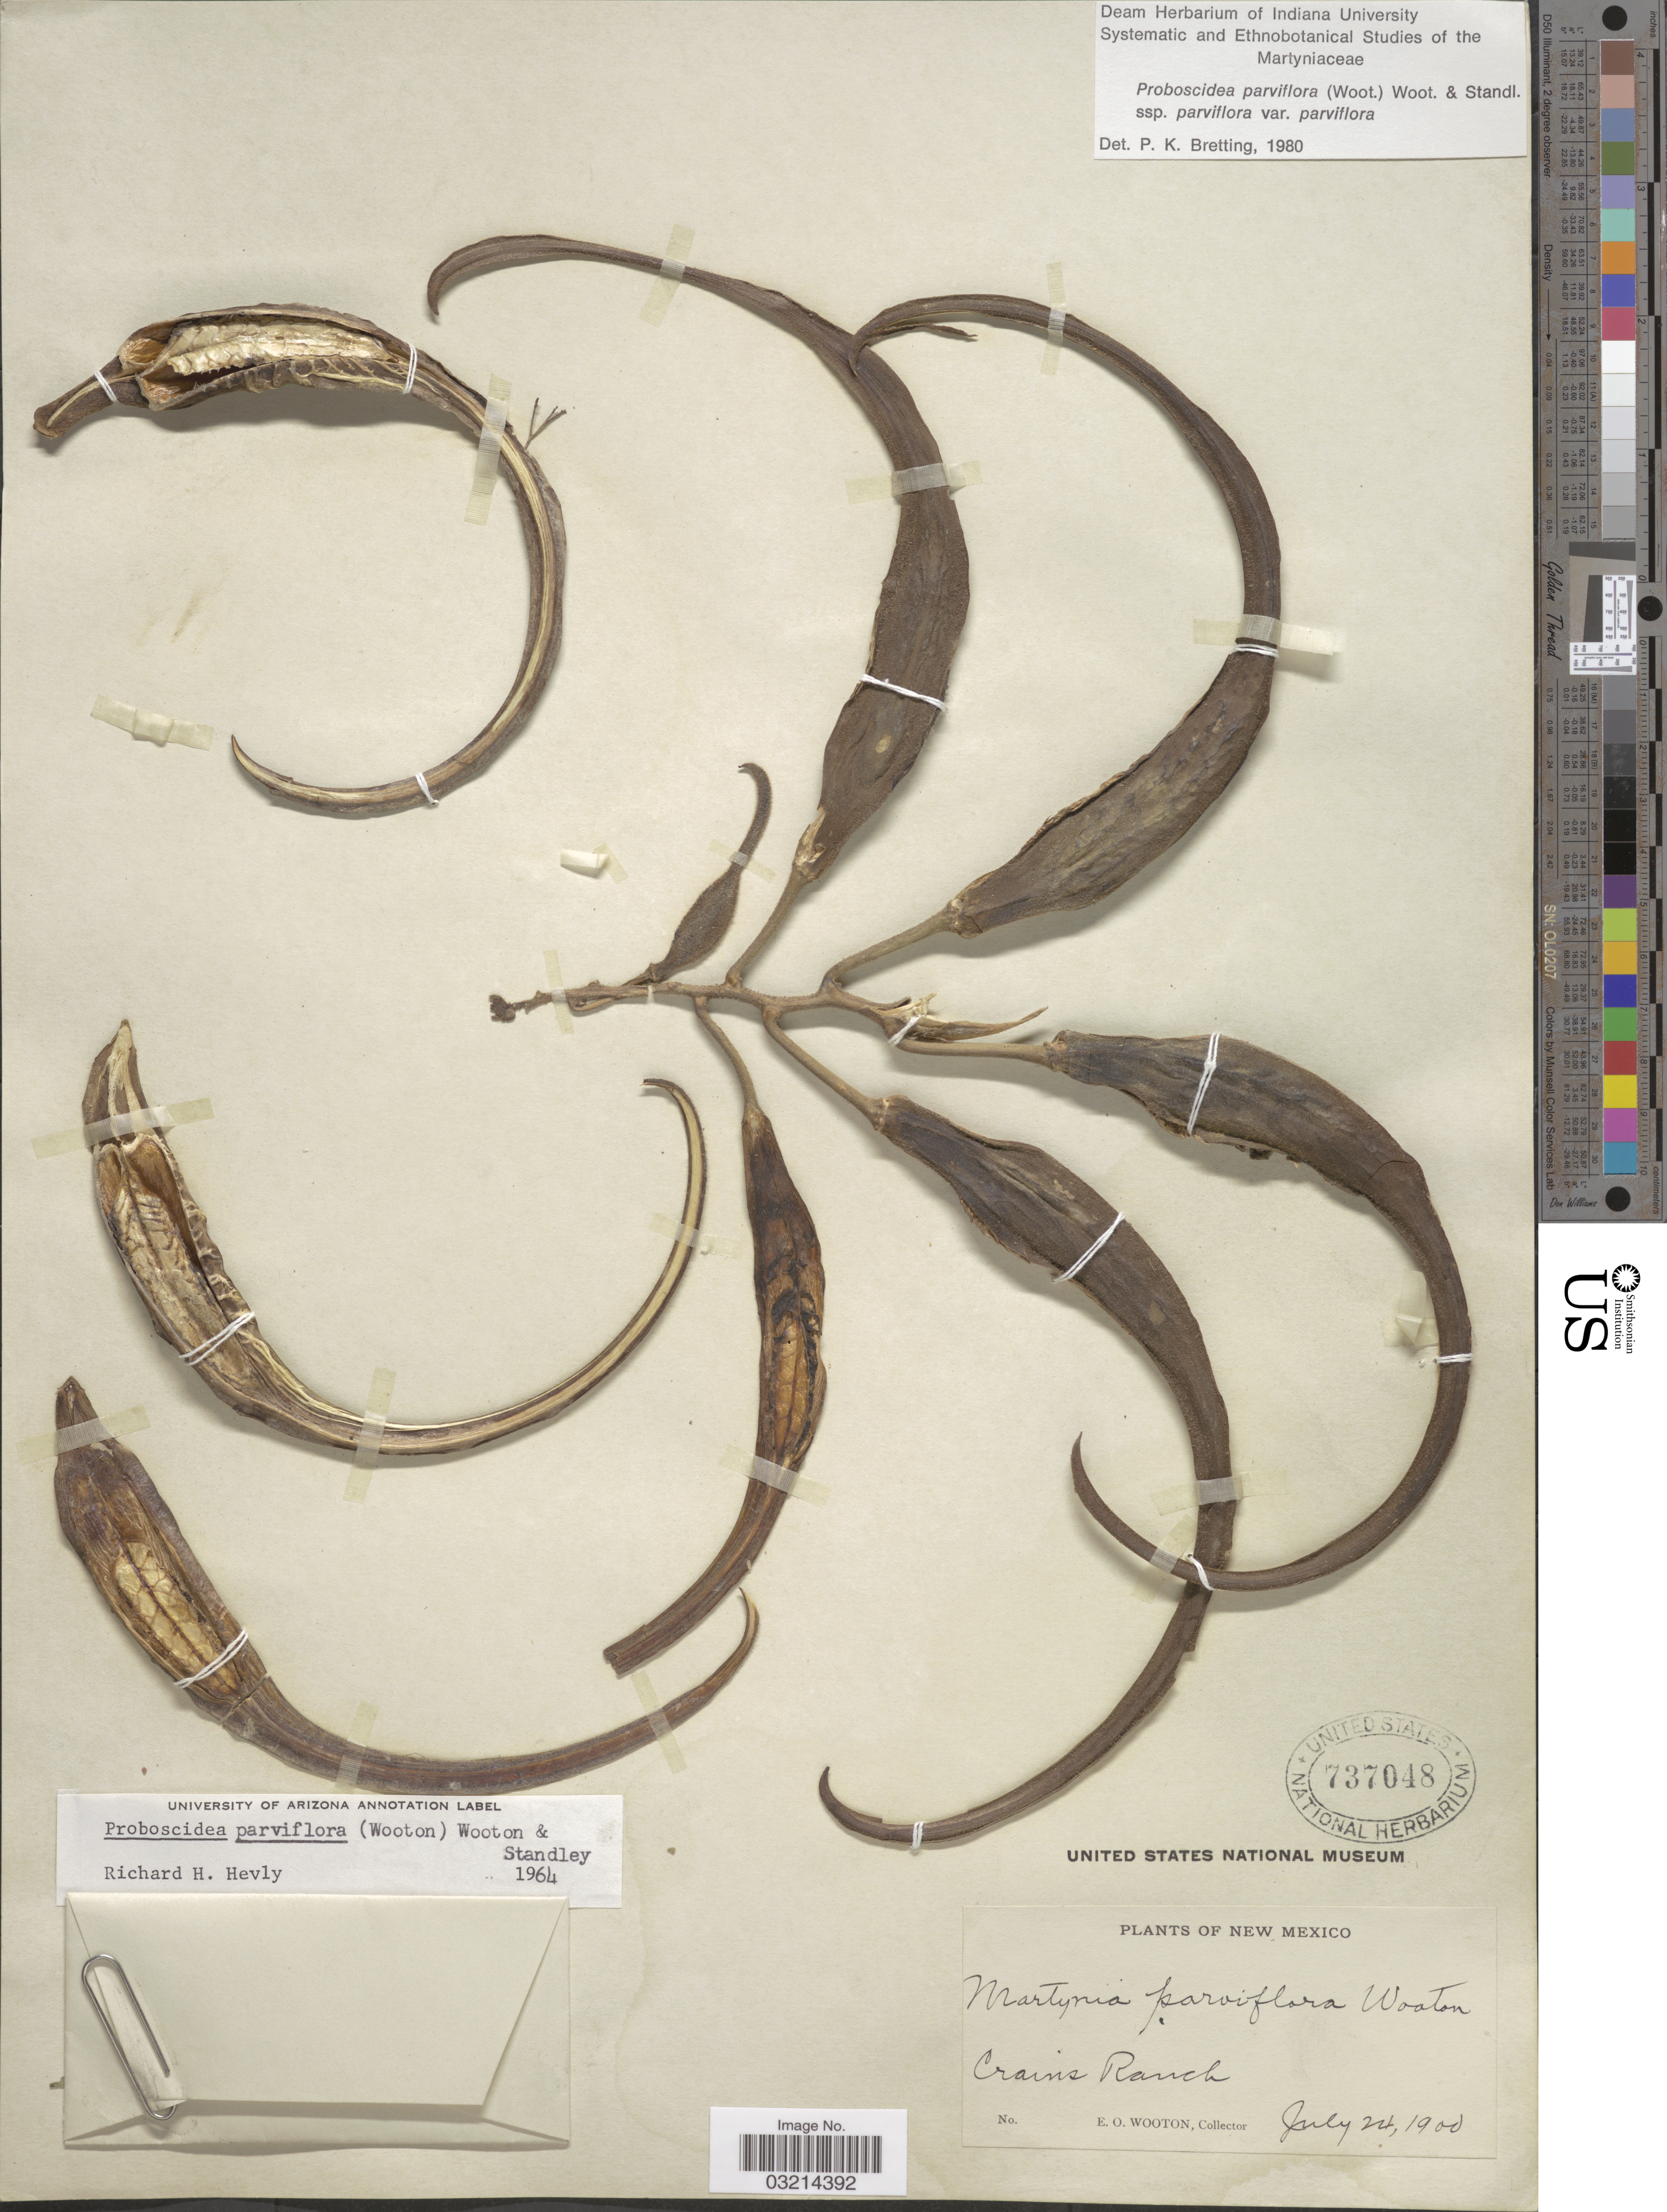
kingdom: Plantae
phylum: Tracheophyta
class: Magnoliopsida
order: Lamiales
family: Martyniaceae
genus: Proboscidea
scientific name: Proboscidea parviflora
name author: (Wooton) Wooton & Standl.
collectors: E. O. Wooton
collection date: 1900-07-24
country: United States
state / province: New Mexico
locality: Crains Ranch.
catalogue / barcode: US 737048